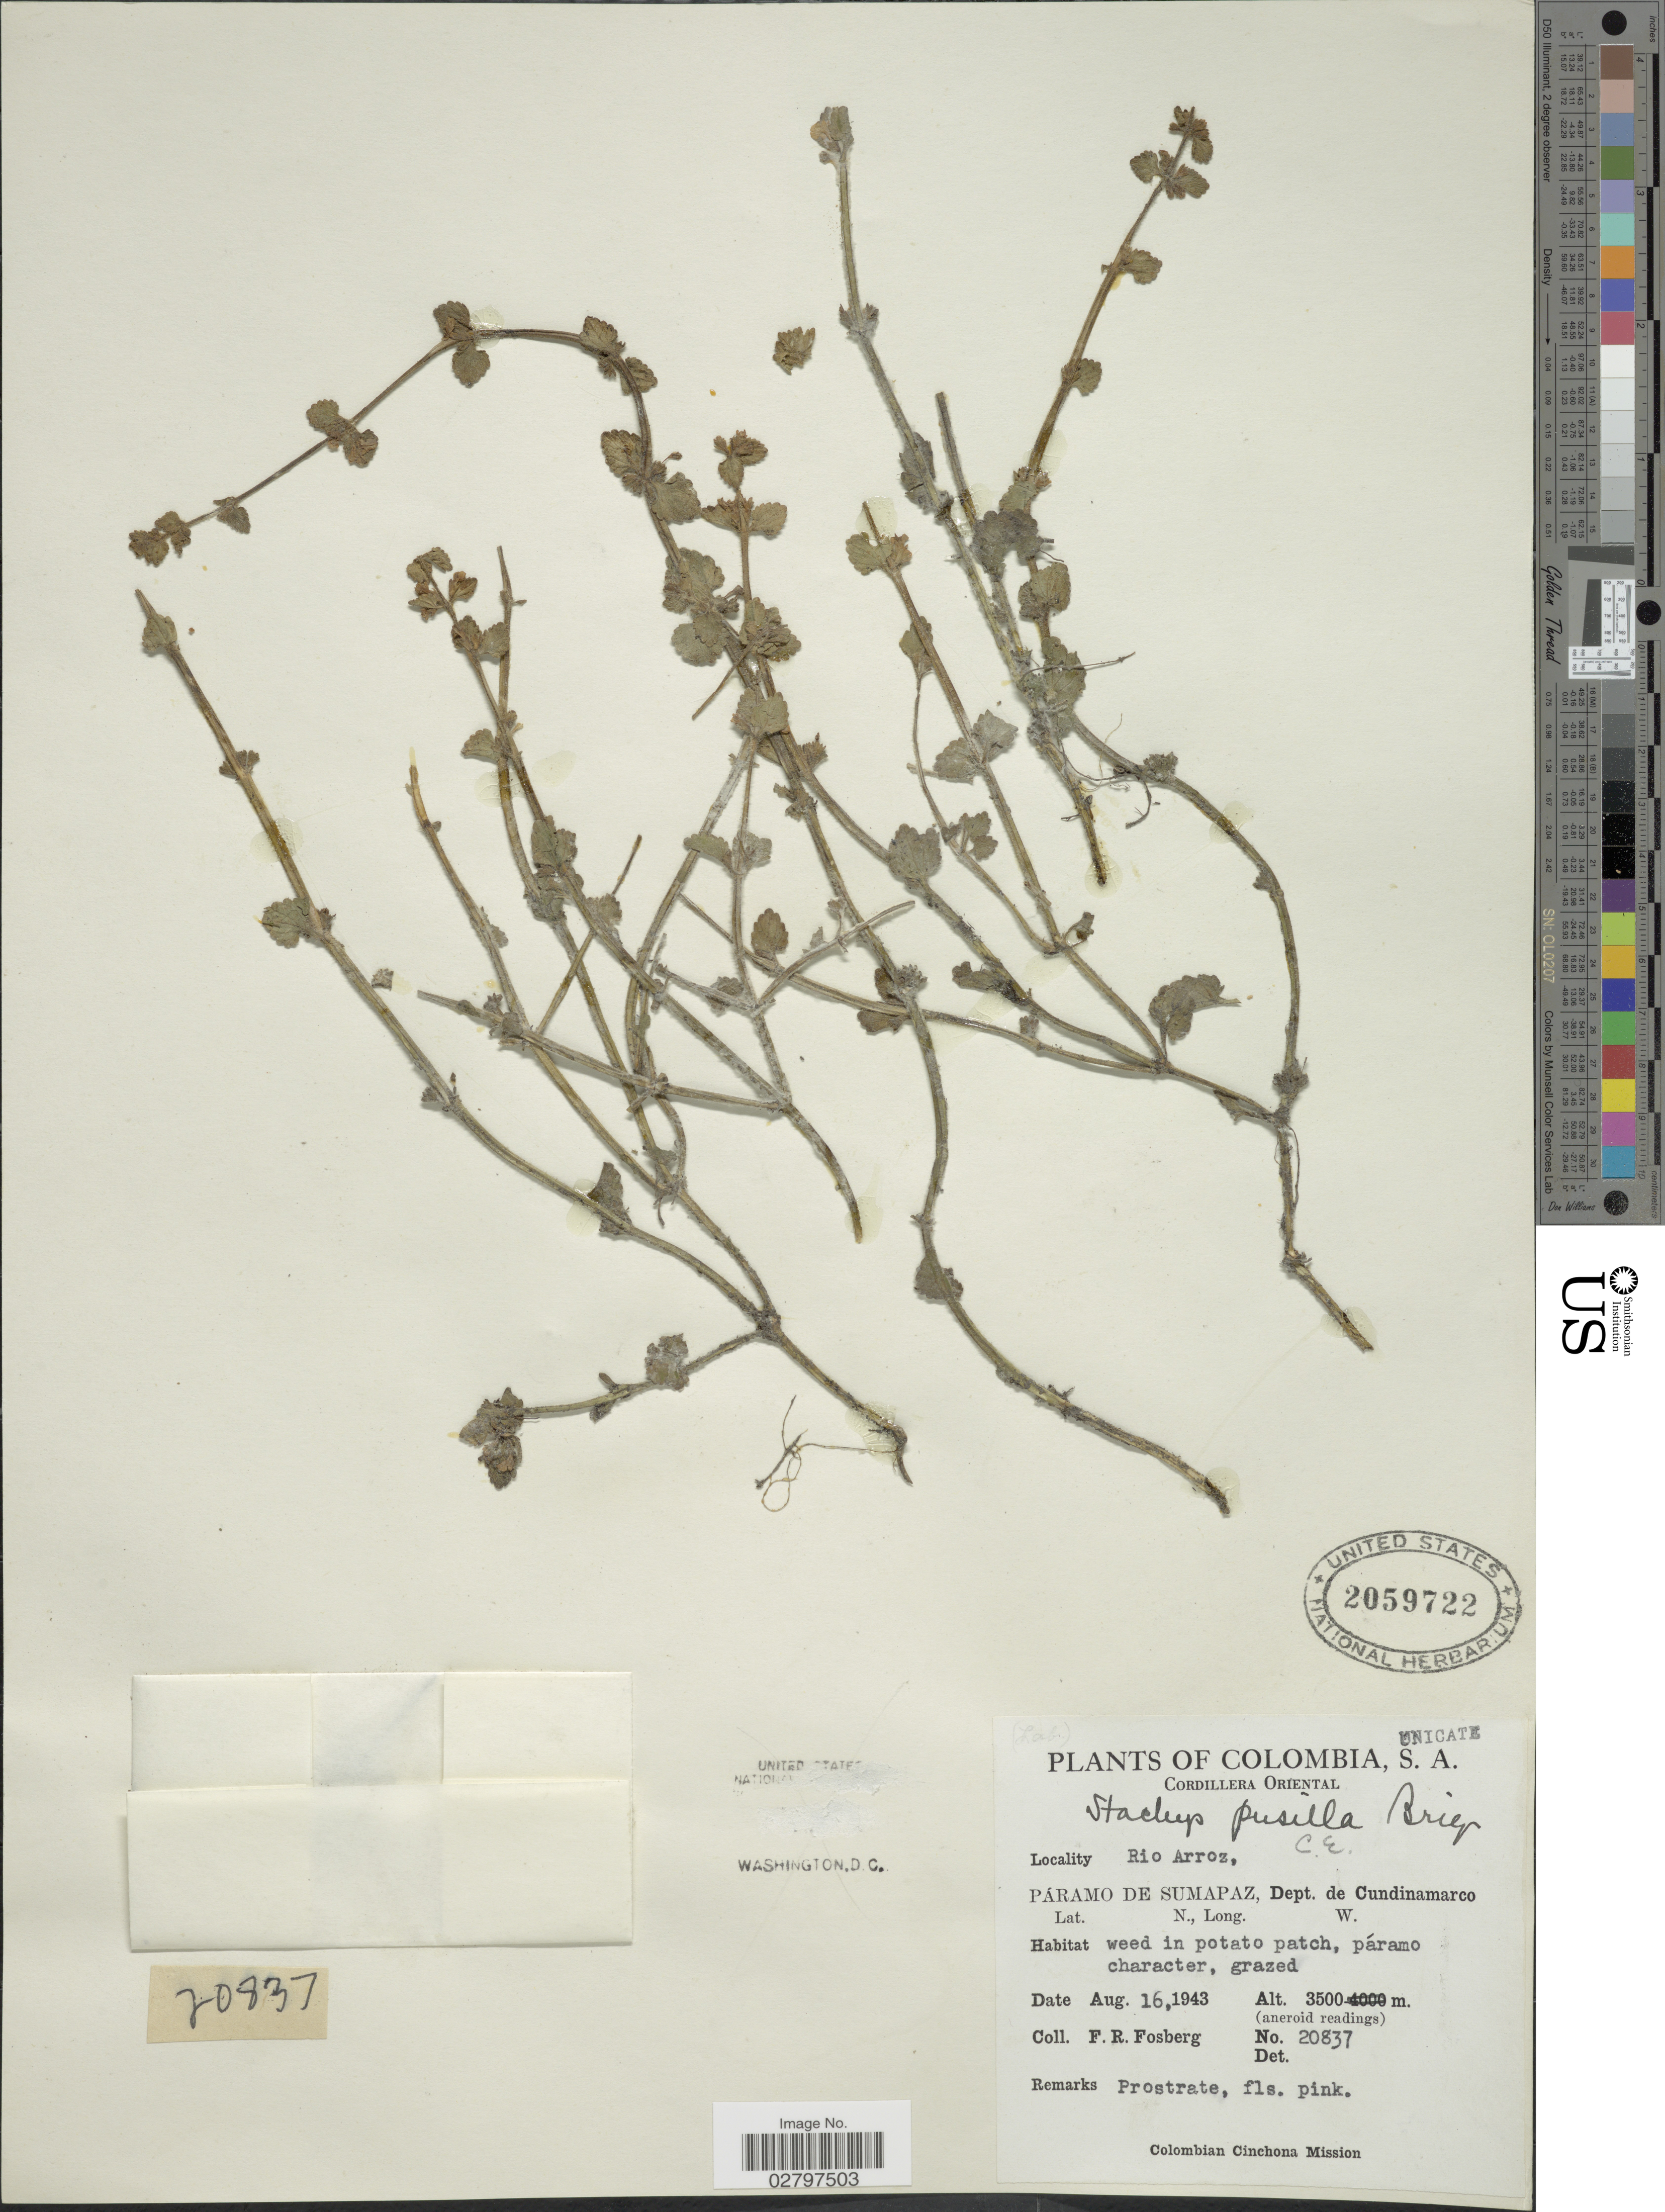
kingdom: Plantae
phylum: Tracheophyta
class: Magnoliopsida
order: Lamiales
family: Lamiaceae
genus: Stachys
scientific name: Stachys pusilla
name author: (Wedd.) Briq.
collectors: F. R. Fosberg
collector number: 20837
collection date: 1943-08-16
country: Colombia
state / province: Cundinamarca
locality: Cordillera Oriental, Rio Arroz, Páramo de Sumapaz, Dept. de Cundinamarco.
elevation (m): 3500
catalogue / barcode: US 2059722